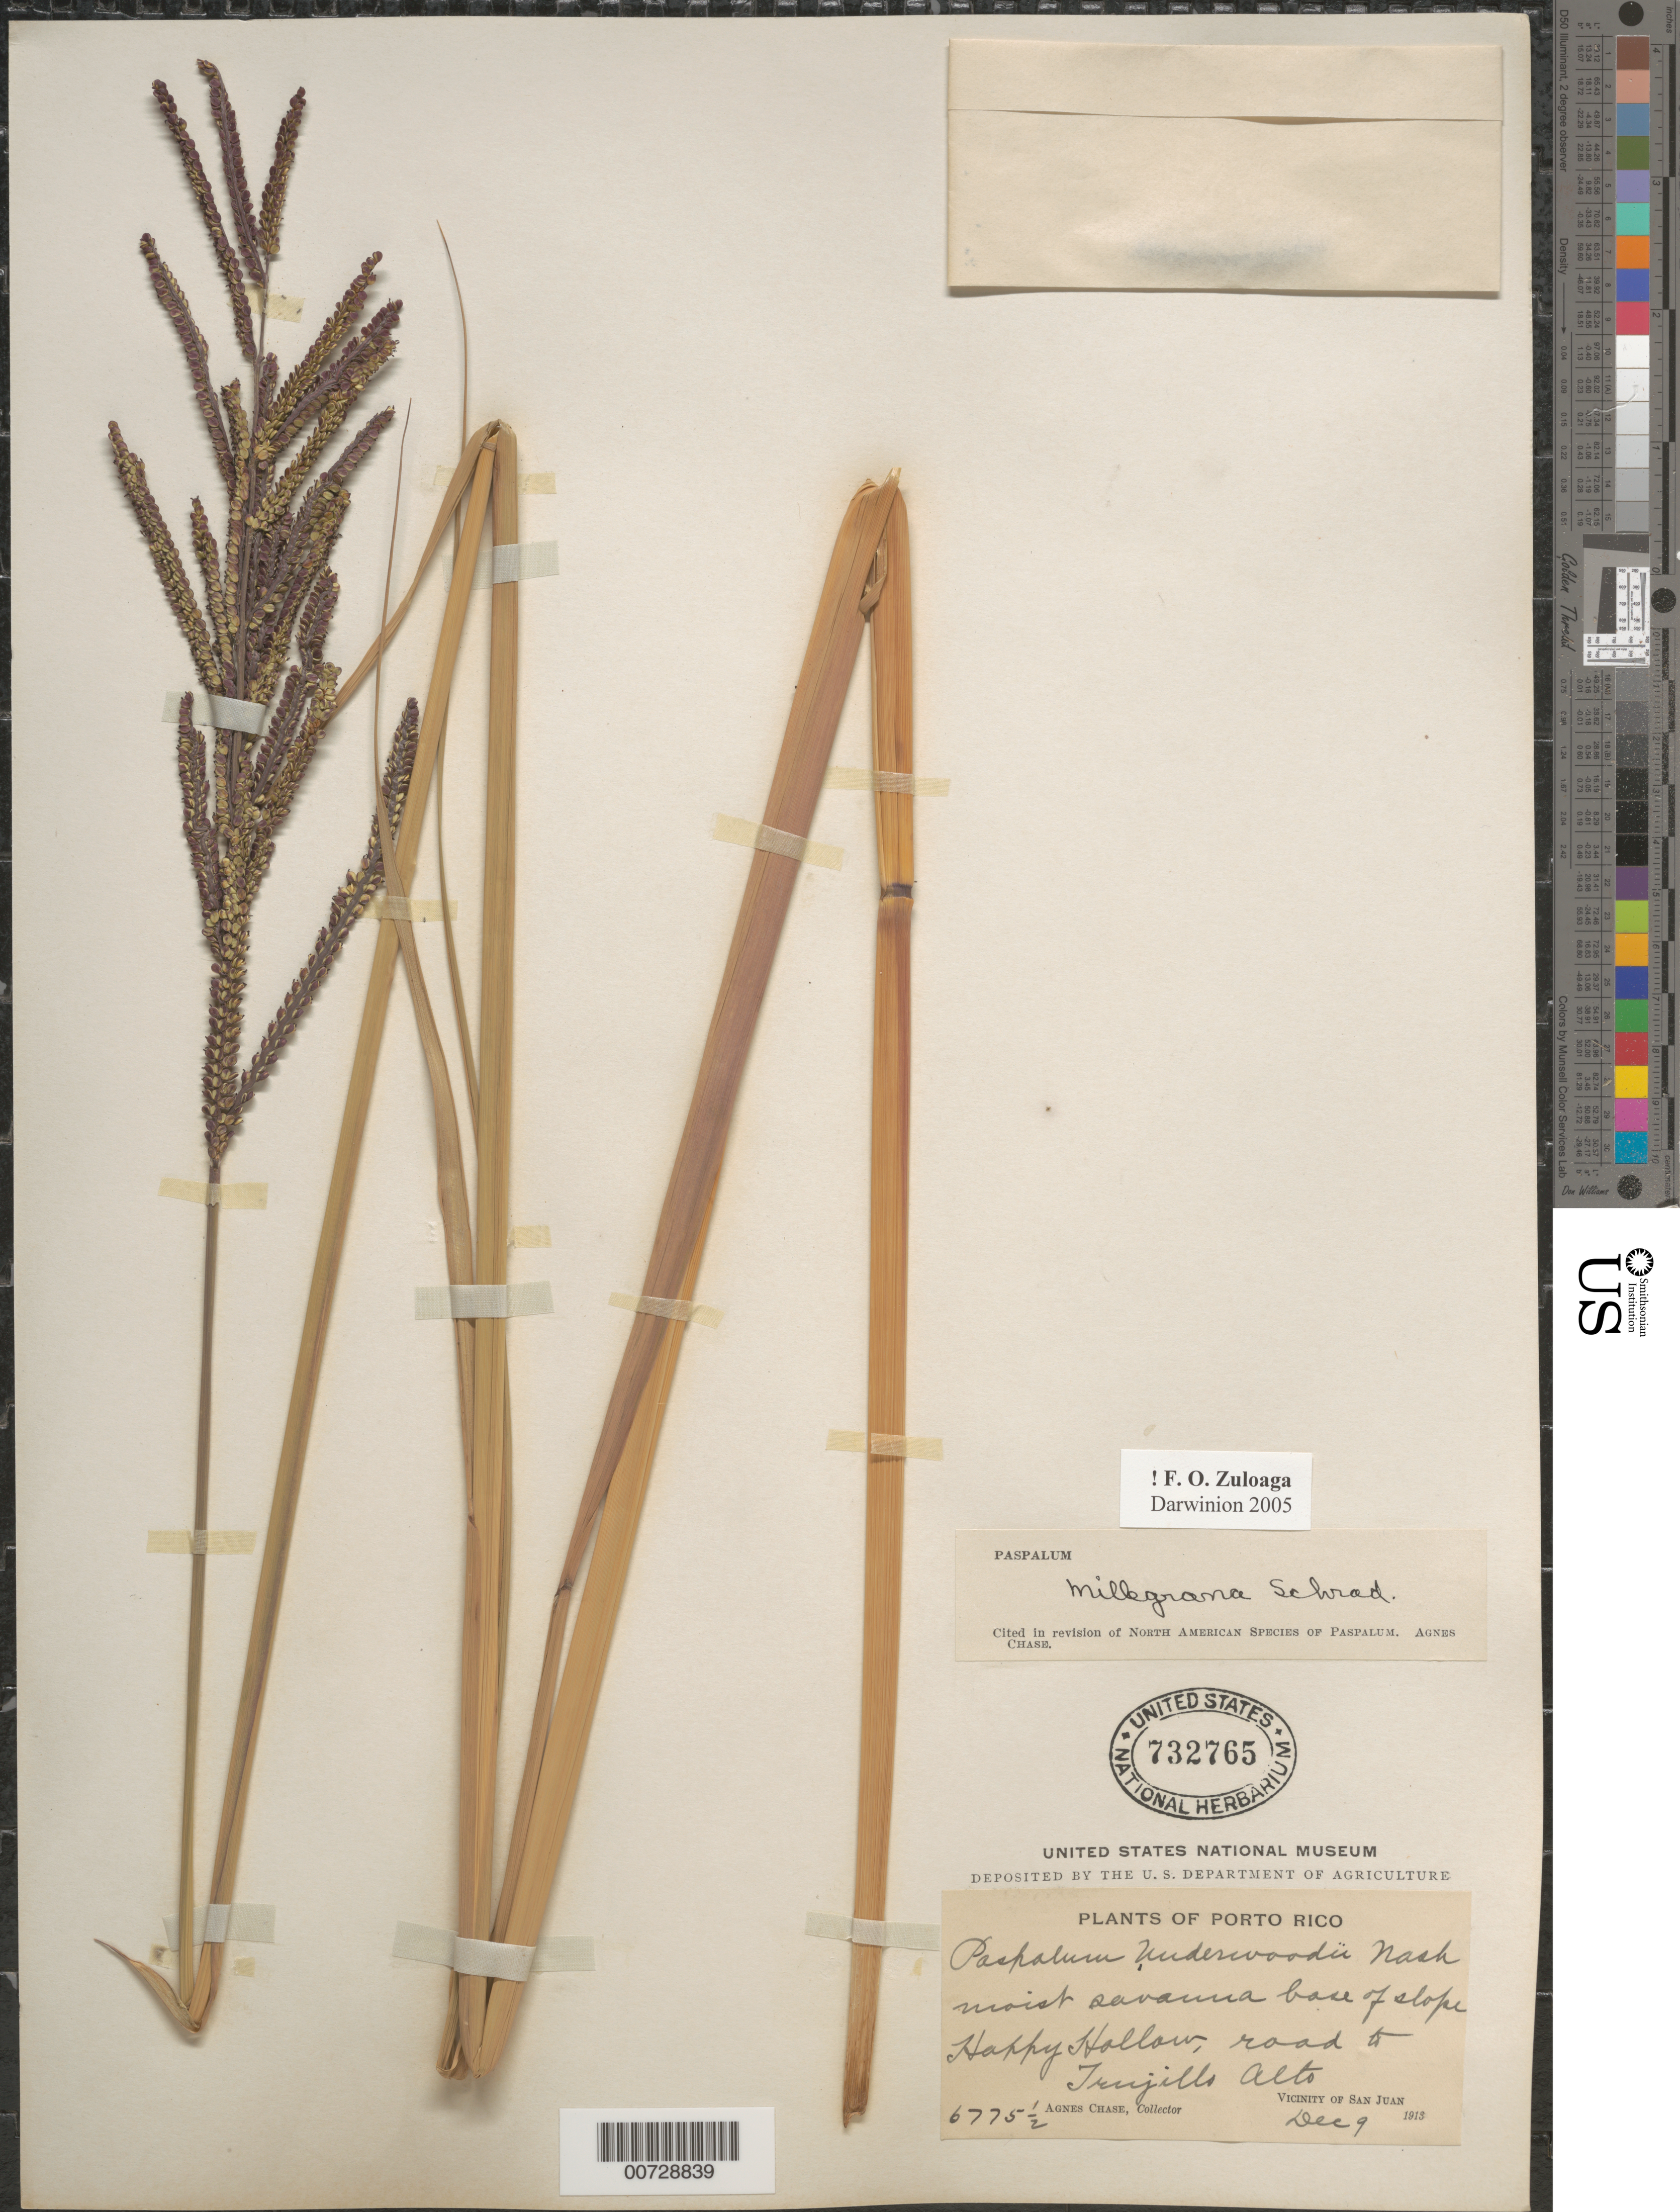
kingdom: Plantae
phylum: Tracheophyta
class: Liliopsida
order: Poales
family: Poaceae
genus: Paspalum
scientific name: Paspalum millegrana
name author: Schrad.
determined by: Chase, [M.] Agnes, (US)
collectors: A. Chase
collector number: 6775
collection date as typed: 09 Dec 1913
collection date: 1913-12-09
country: Puerto Rico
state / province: San Juan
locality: San Juan, vic of: Happy Hollow, road to Trujillo Alto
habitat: Moist savanna base of slope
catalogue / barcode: US 732765